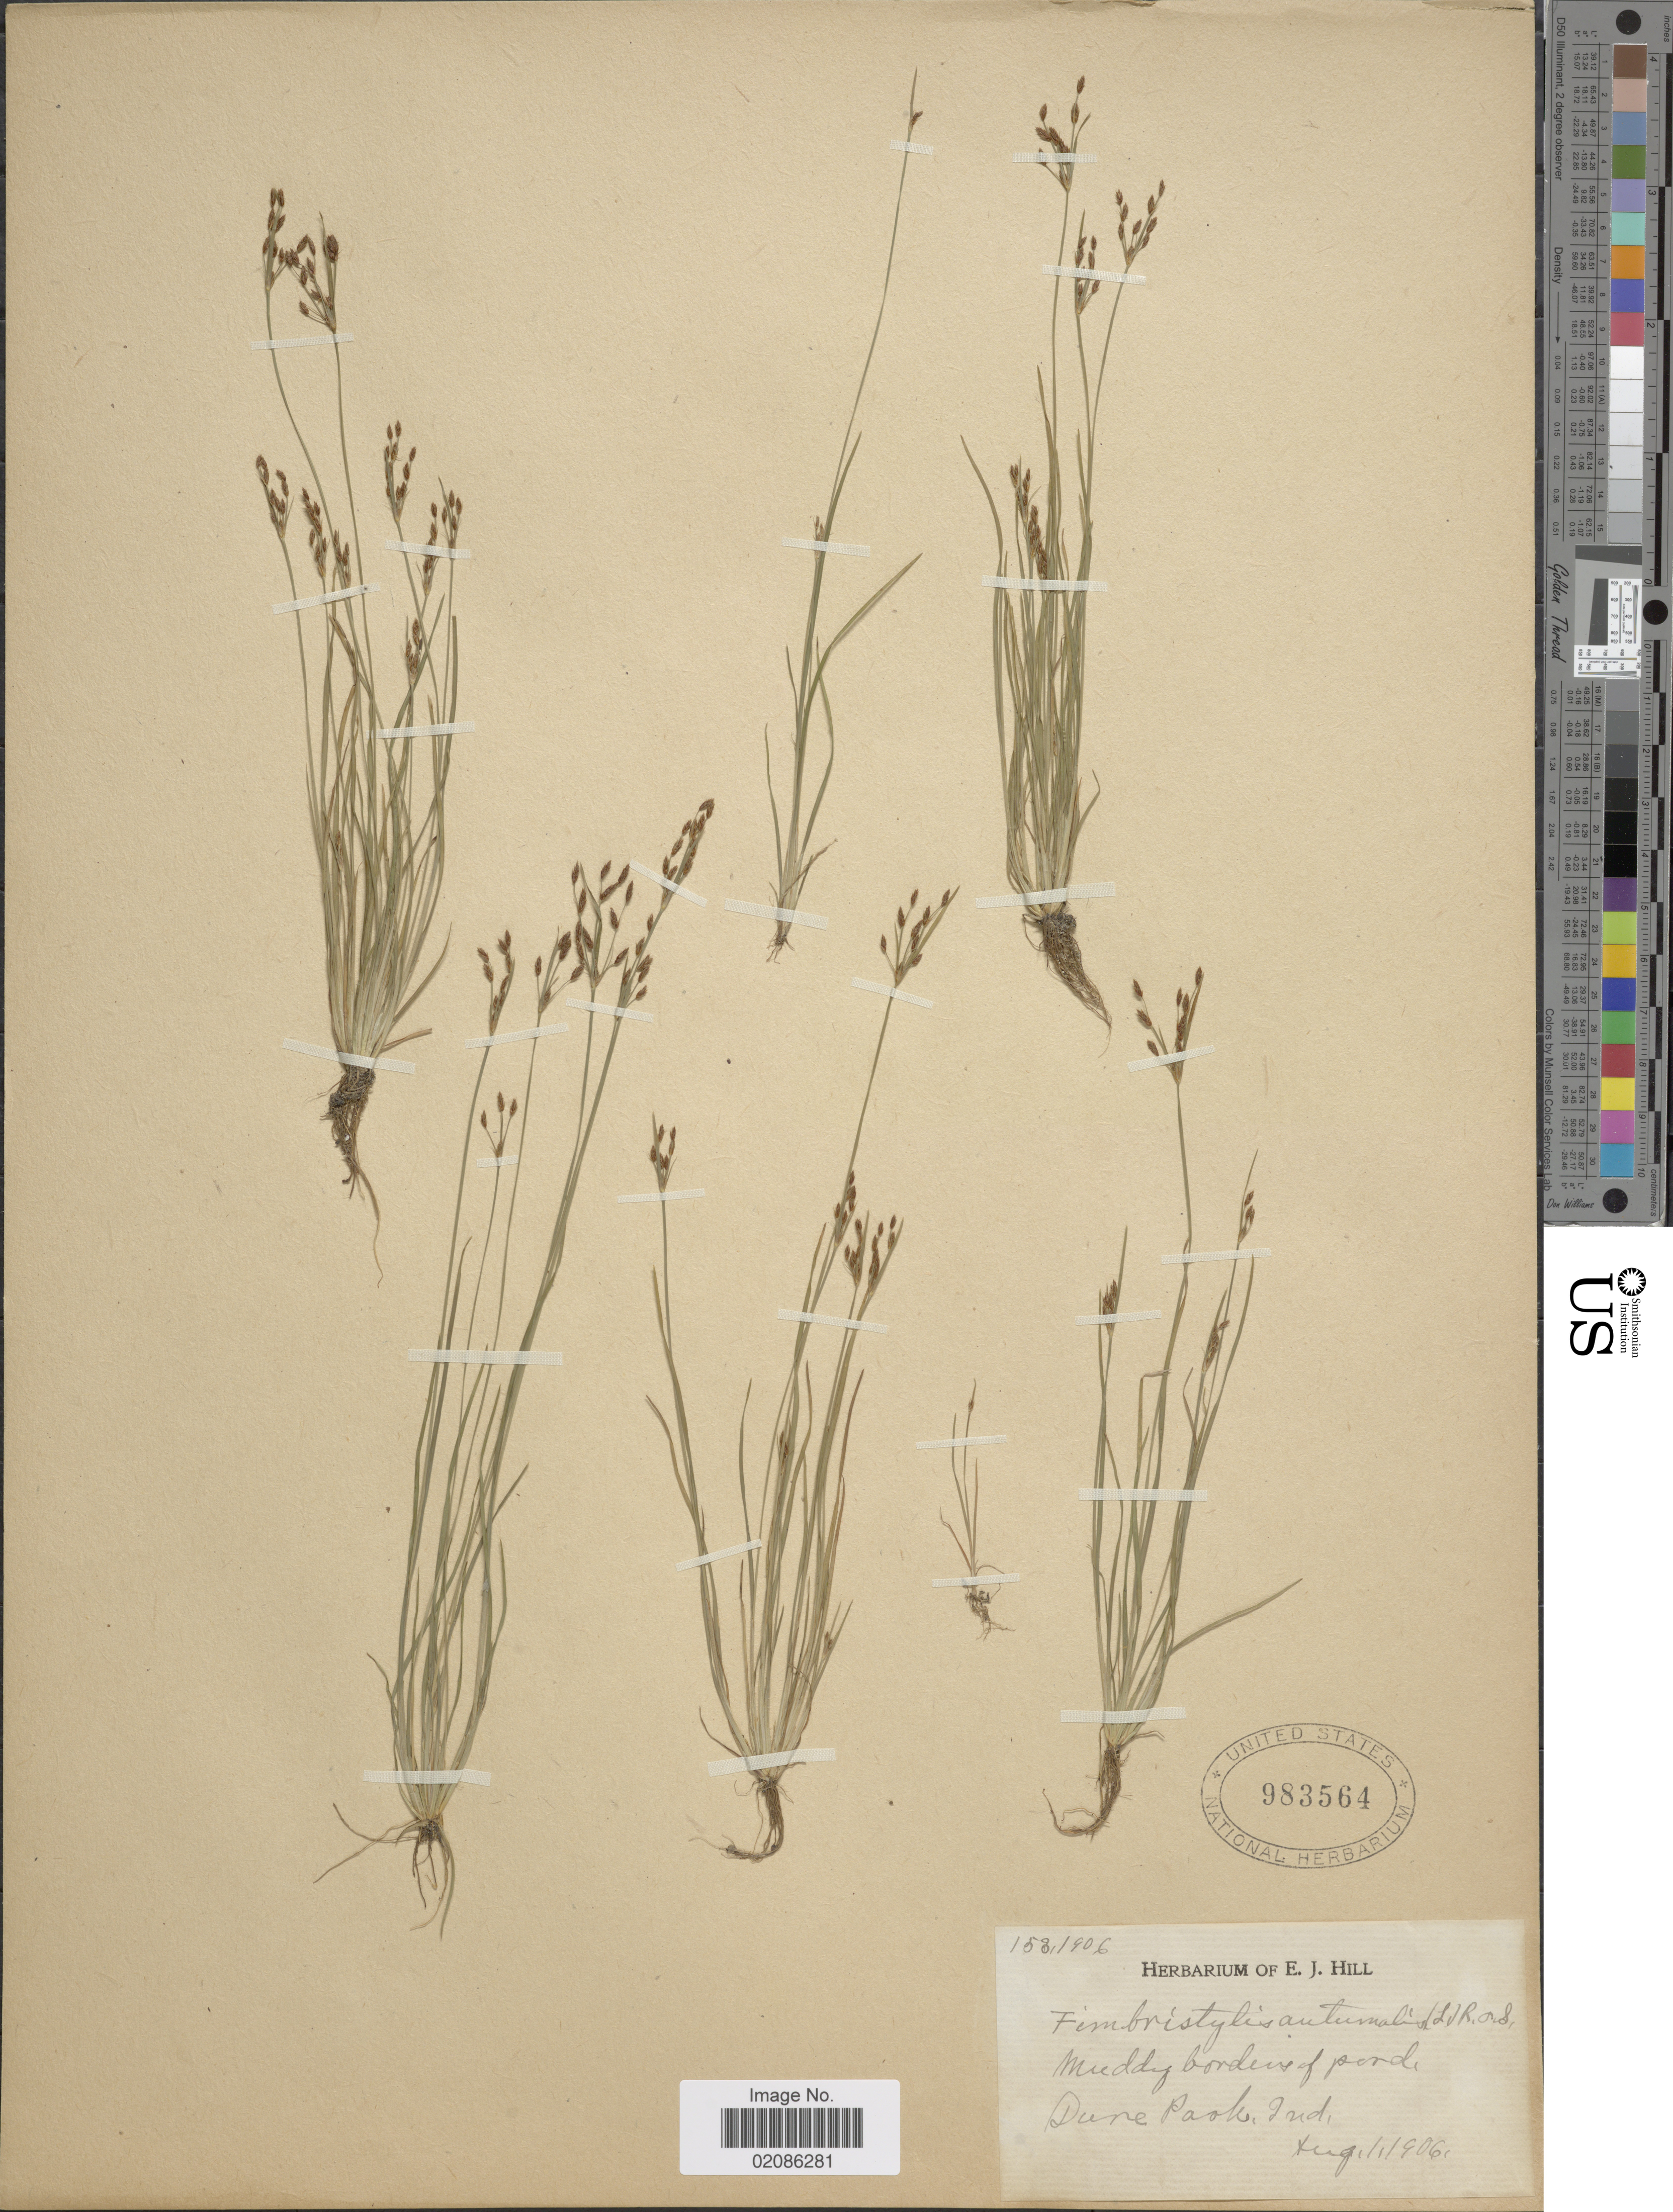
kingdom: Plantae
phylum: Tracheophyta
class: Liliopsida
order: Poales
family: Cyperaceae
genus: Fimbristylis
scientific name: Fimbristylis autumnalis (L.) Roem. & Schult.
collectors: ex herb. E.J. Hill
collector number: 153/1906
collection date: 1906-08-01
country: United States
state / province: Indiana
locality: Muddy borders of pond, Dune Park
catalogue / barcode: US 983564